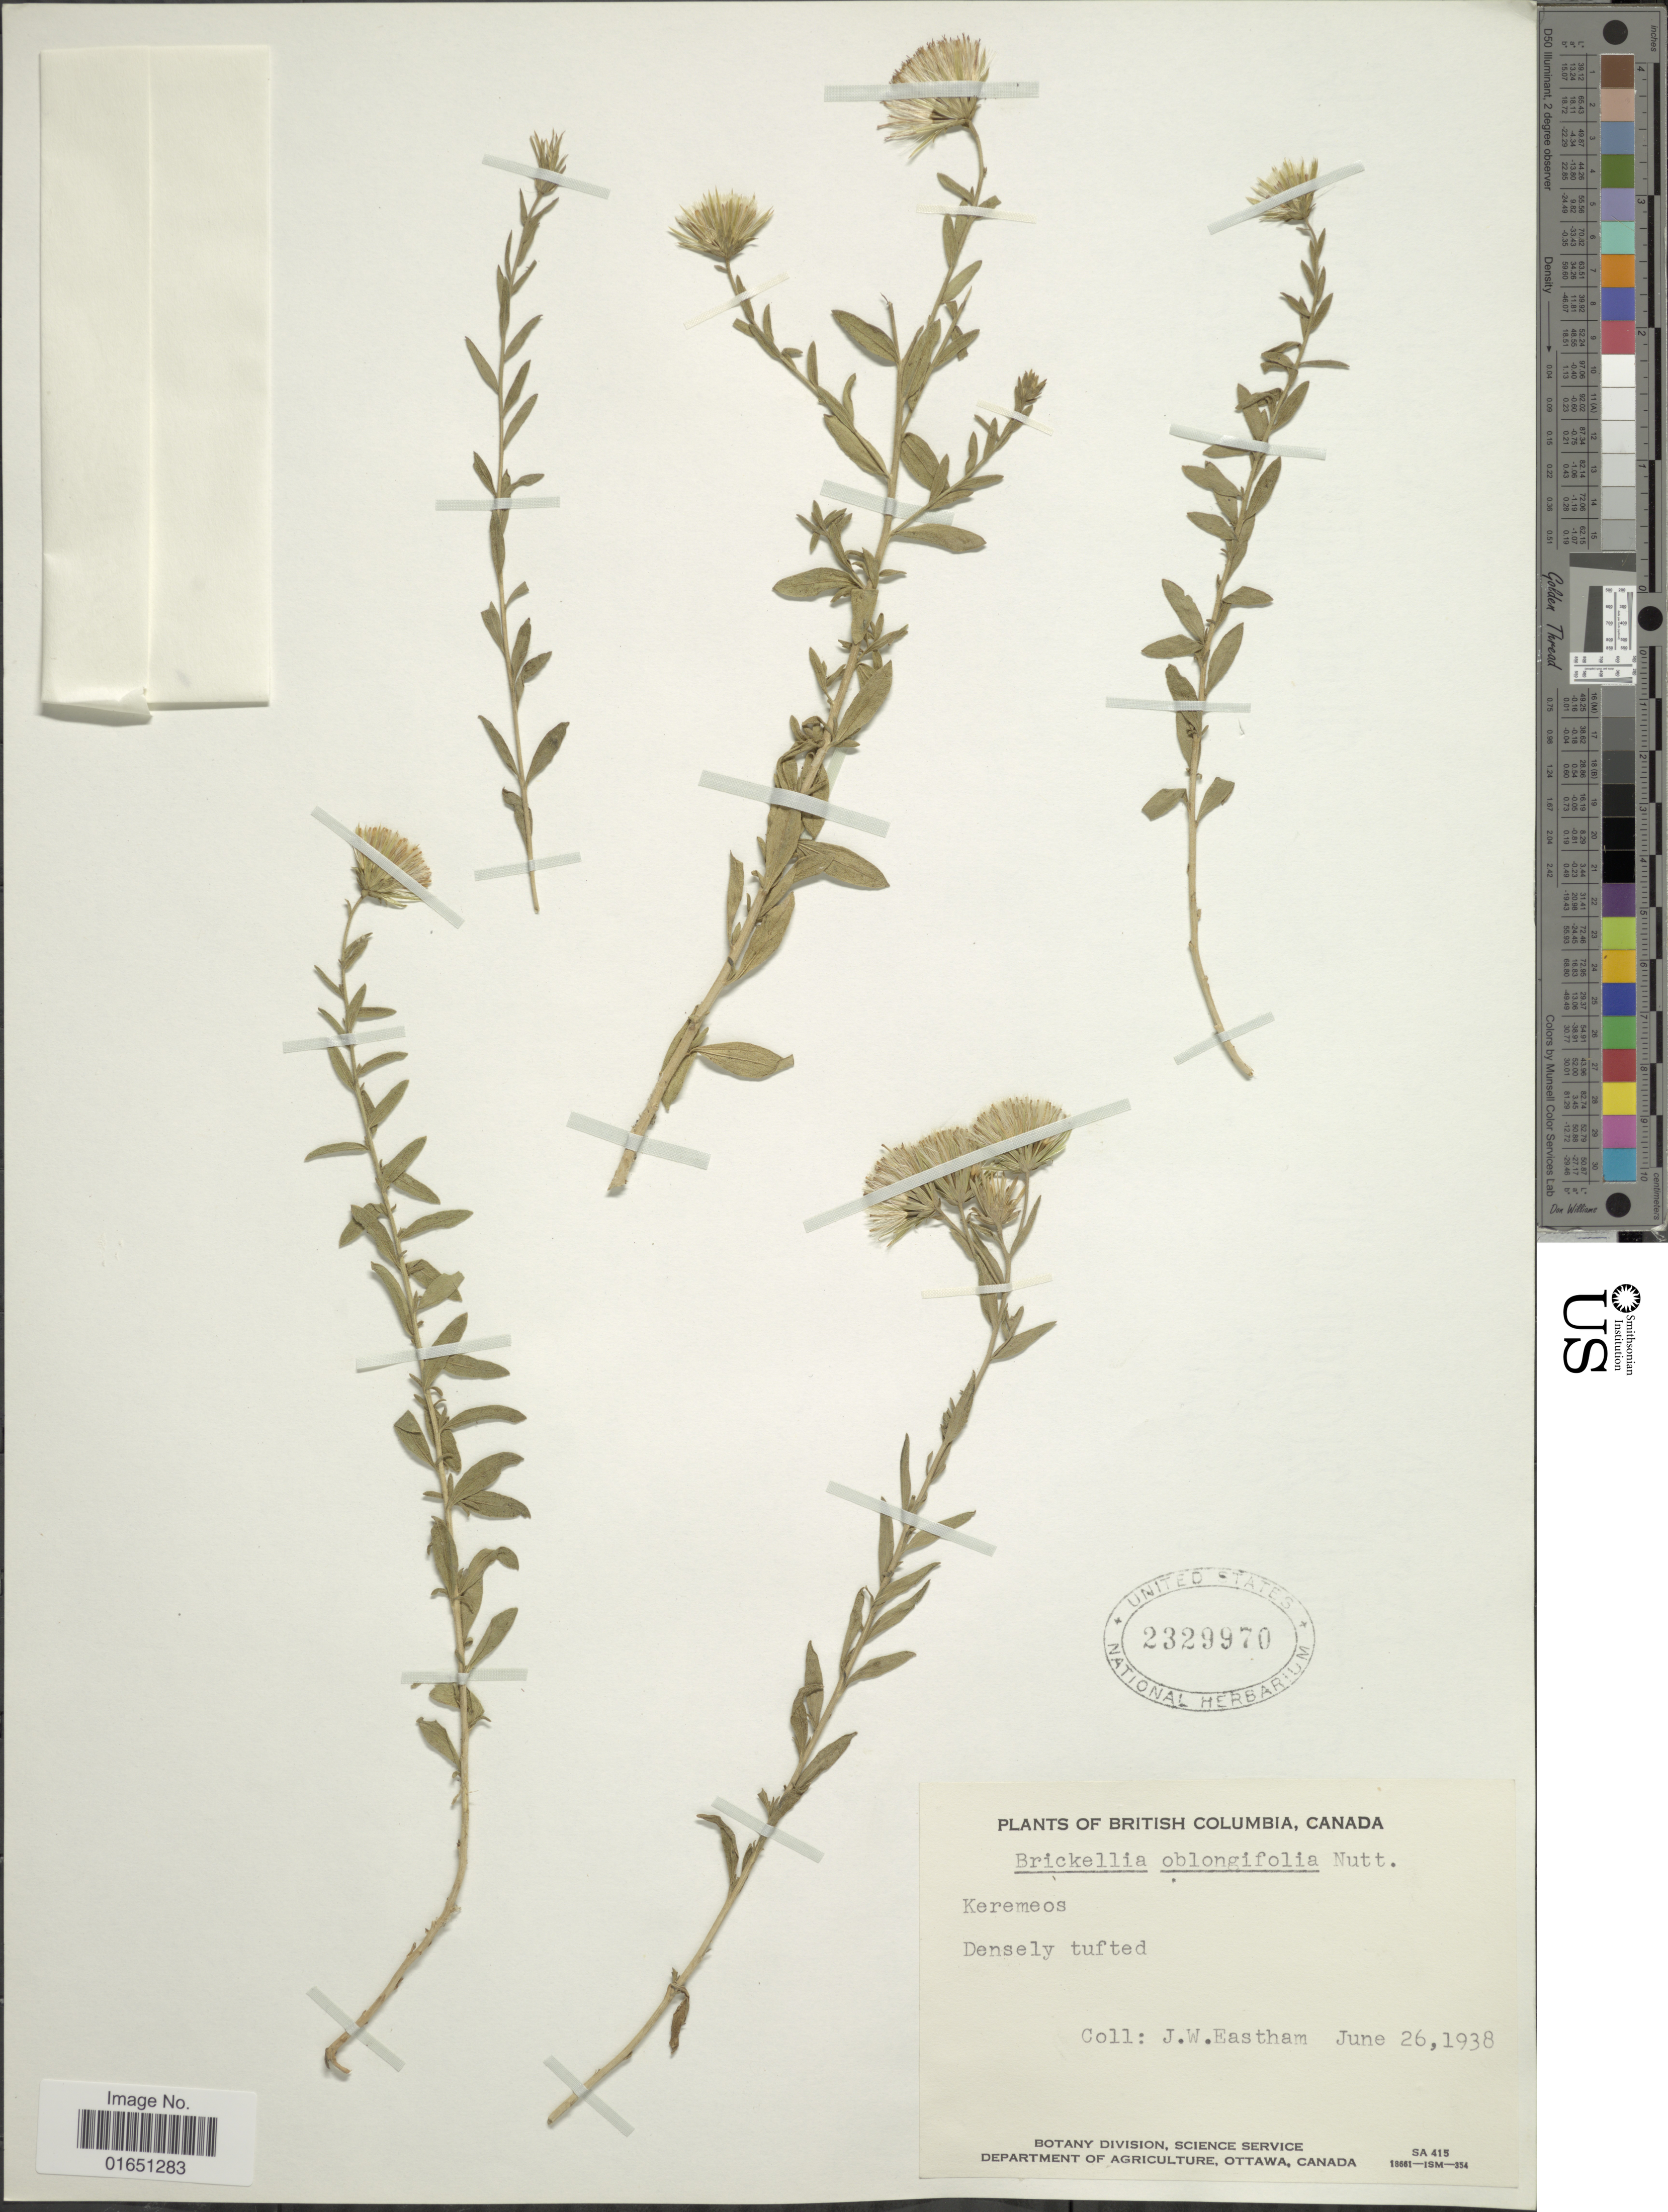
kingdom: Plantae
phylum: Tracheophyta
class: Magnoliopsida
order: Asterales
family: Asteraceae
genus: Brickellia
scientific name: Brickellia oblongifolia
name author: Nutt.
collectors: J. Eastham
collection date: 1938-06-26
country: Canada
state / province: British Columbia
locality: Keremeos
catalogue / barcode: US 2329970